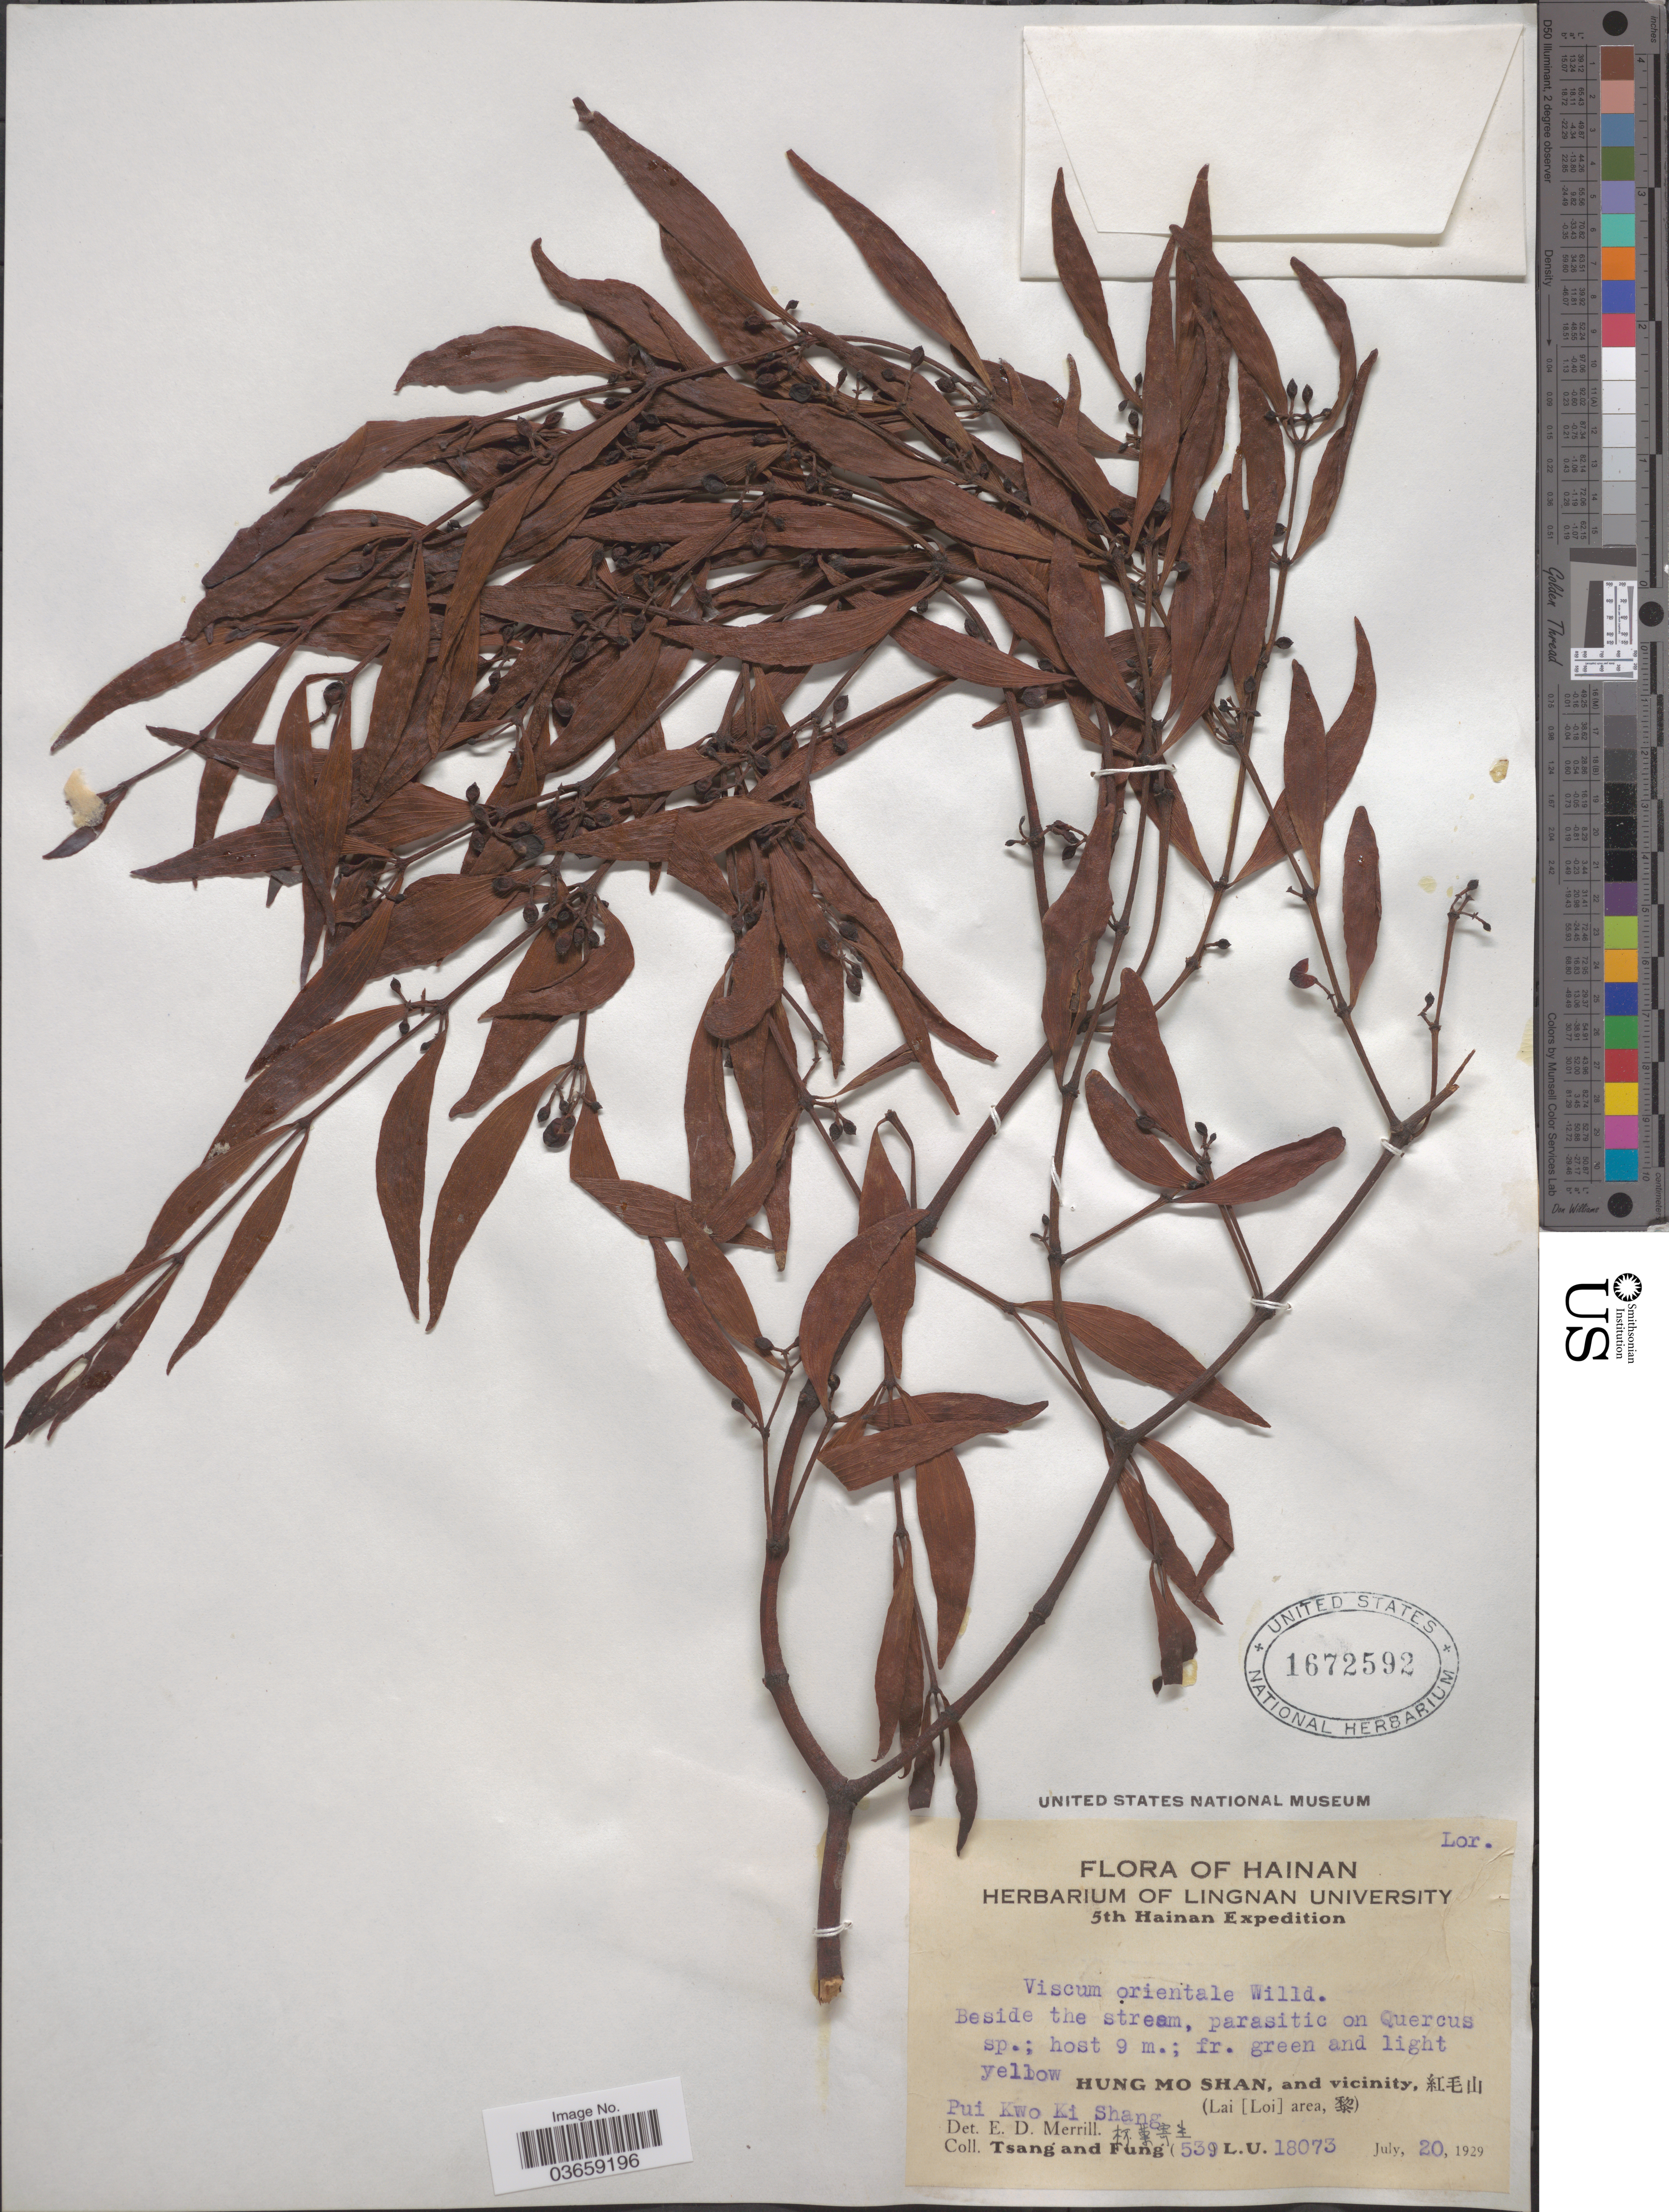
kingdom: Plantae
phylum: Tracheophyta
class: Magnoliopsida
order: Santalales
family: Viscaceae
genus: Viscum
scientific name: Viscum orientale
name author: DC.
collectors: -. T'sang & Fung, --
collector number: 539L.U.18073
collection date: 1929-07-20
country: China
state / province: Hainan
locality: Hung Mo Shan, and vicinity, X. (Lai [Loi] area, X). Pui Kwo Ki Shang.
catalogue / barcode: US 1672592